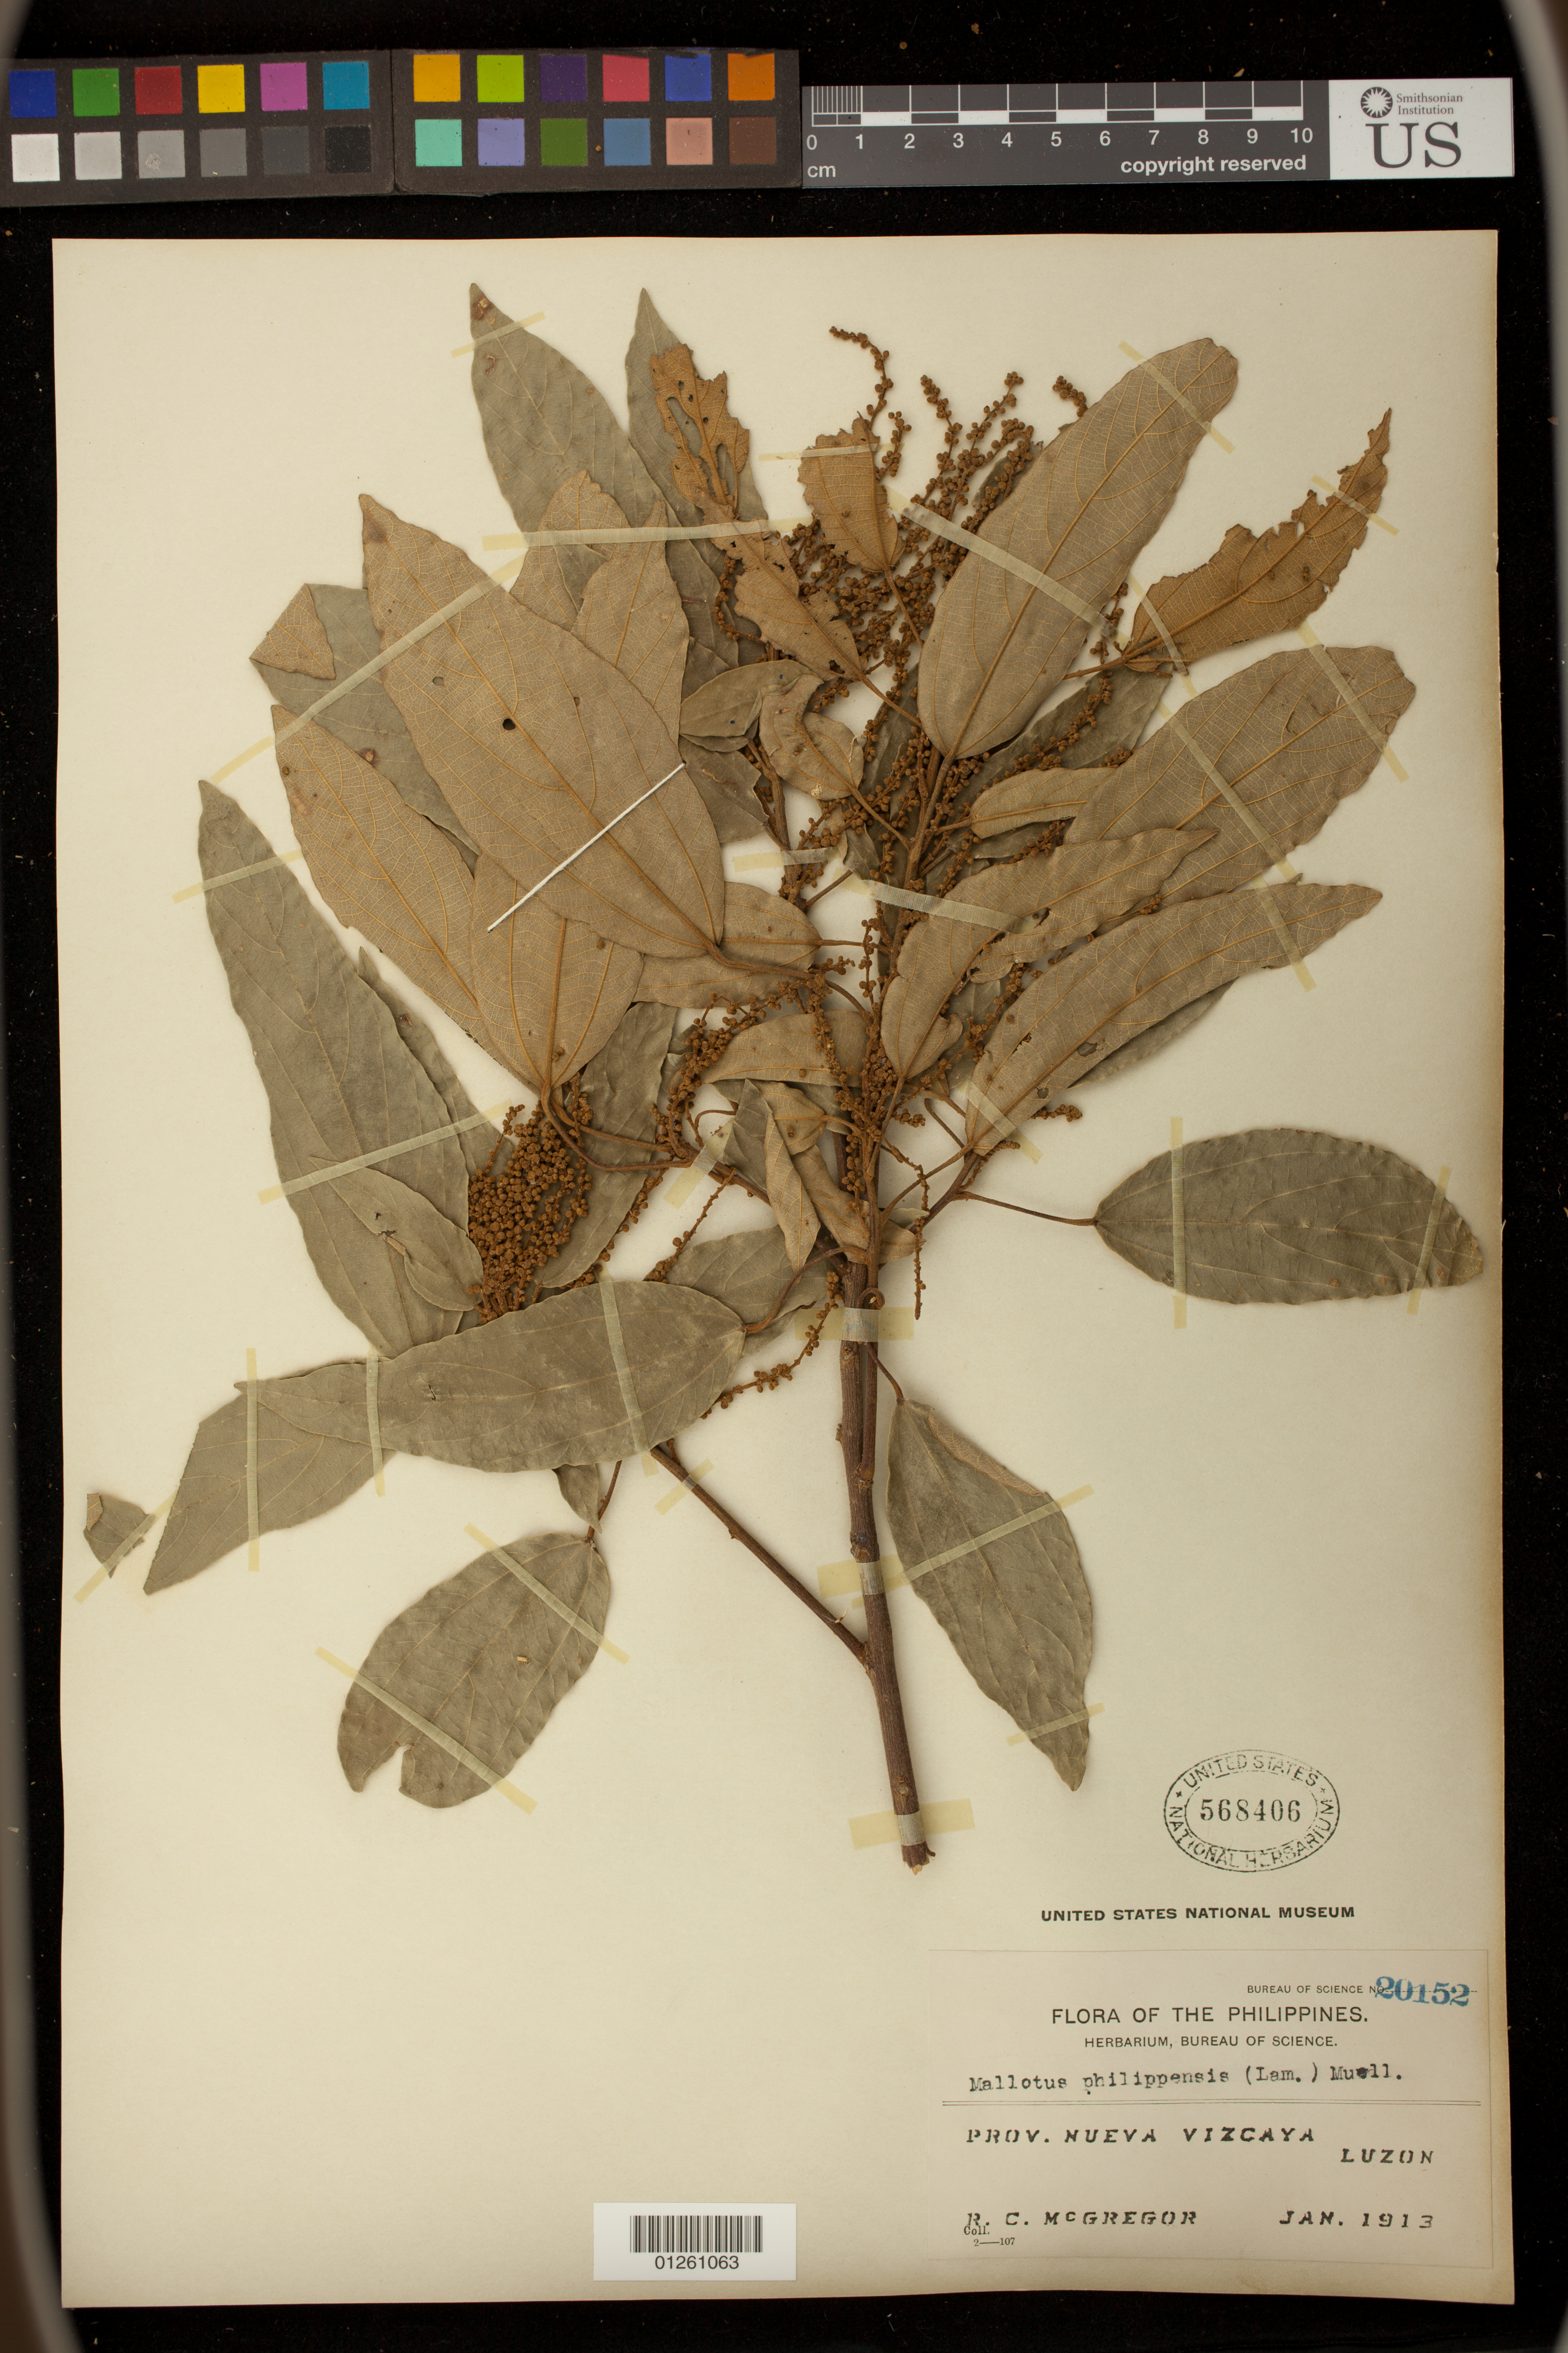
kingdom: Plantae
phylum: Tracheophyta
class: Magnoliopsida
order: Malpighiales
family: Euphorbiaceae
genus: Mallotus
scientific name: Mallotus philippensis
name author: (Lam.) Müll. Arg.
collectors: R. C. McGregor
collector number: Bur. Sci. 20152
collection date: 1913-01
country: Philippines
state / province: Cagayan Valley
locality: Prov. Nueva Vizcaya, Luzon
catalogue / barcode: US 568406